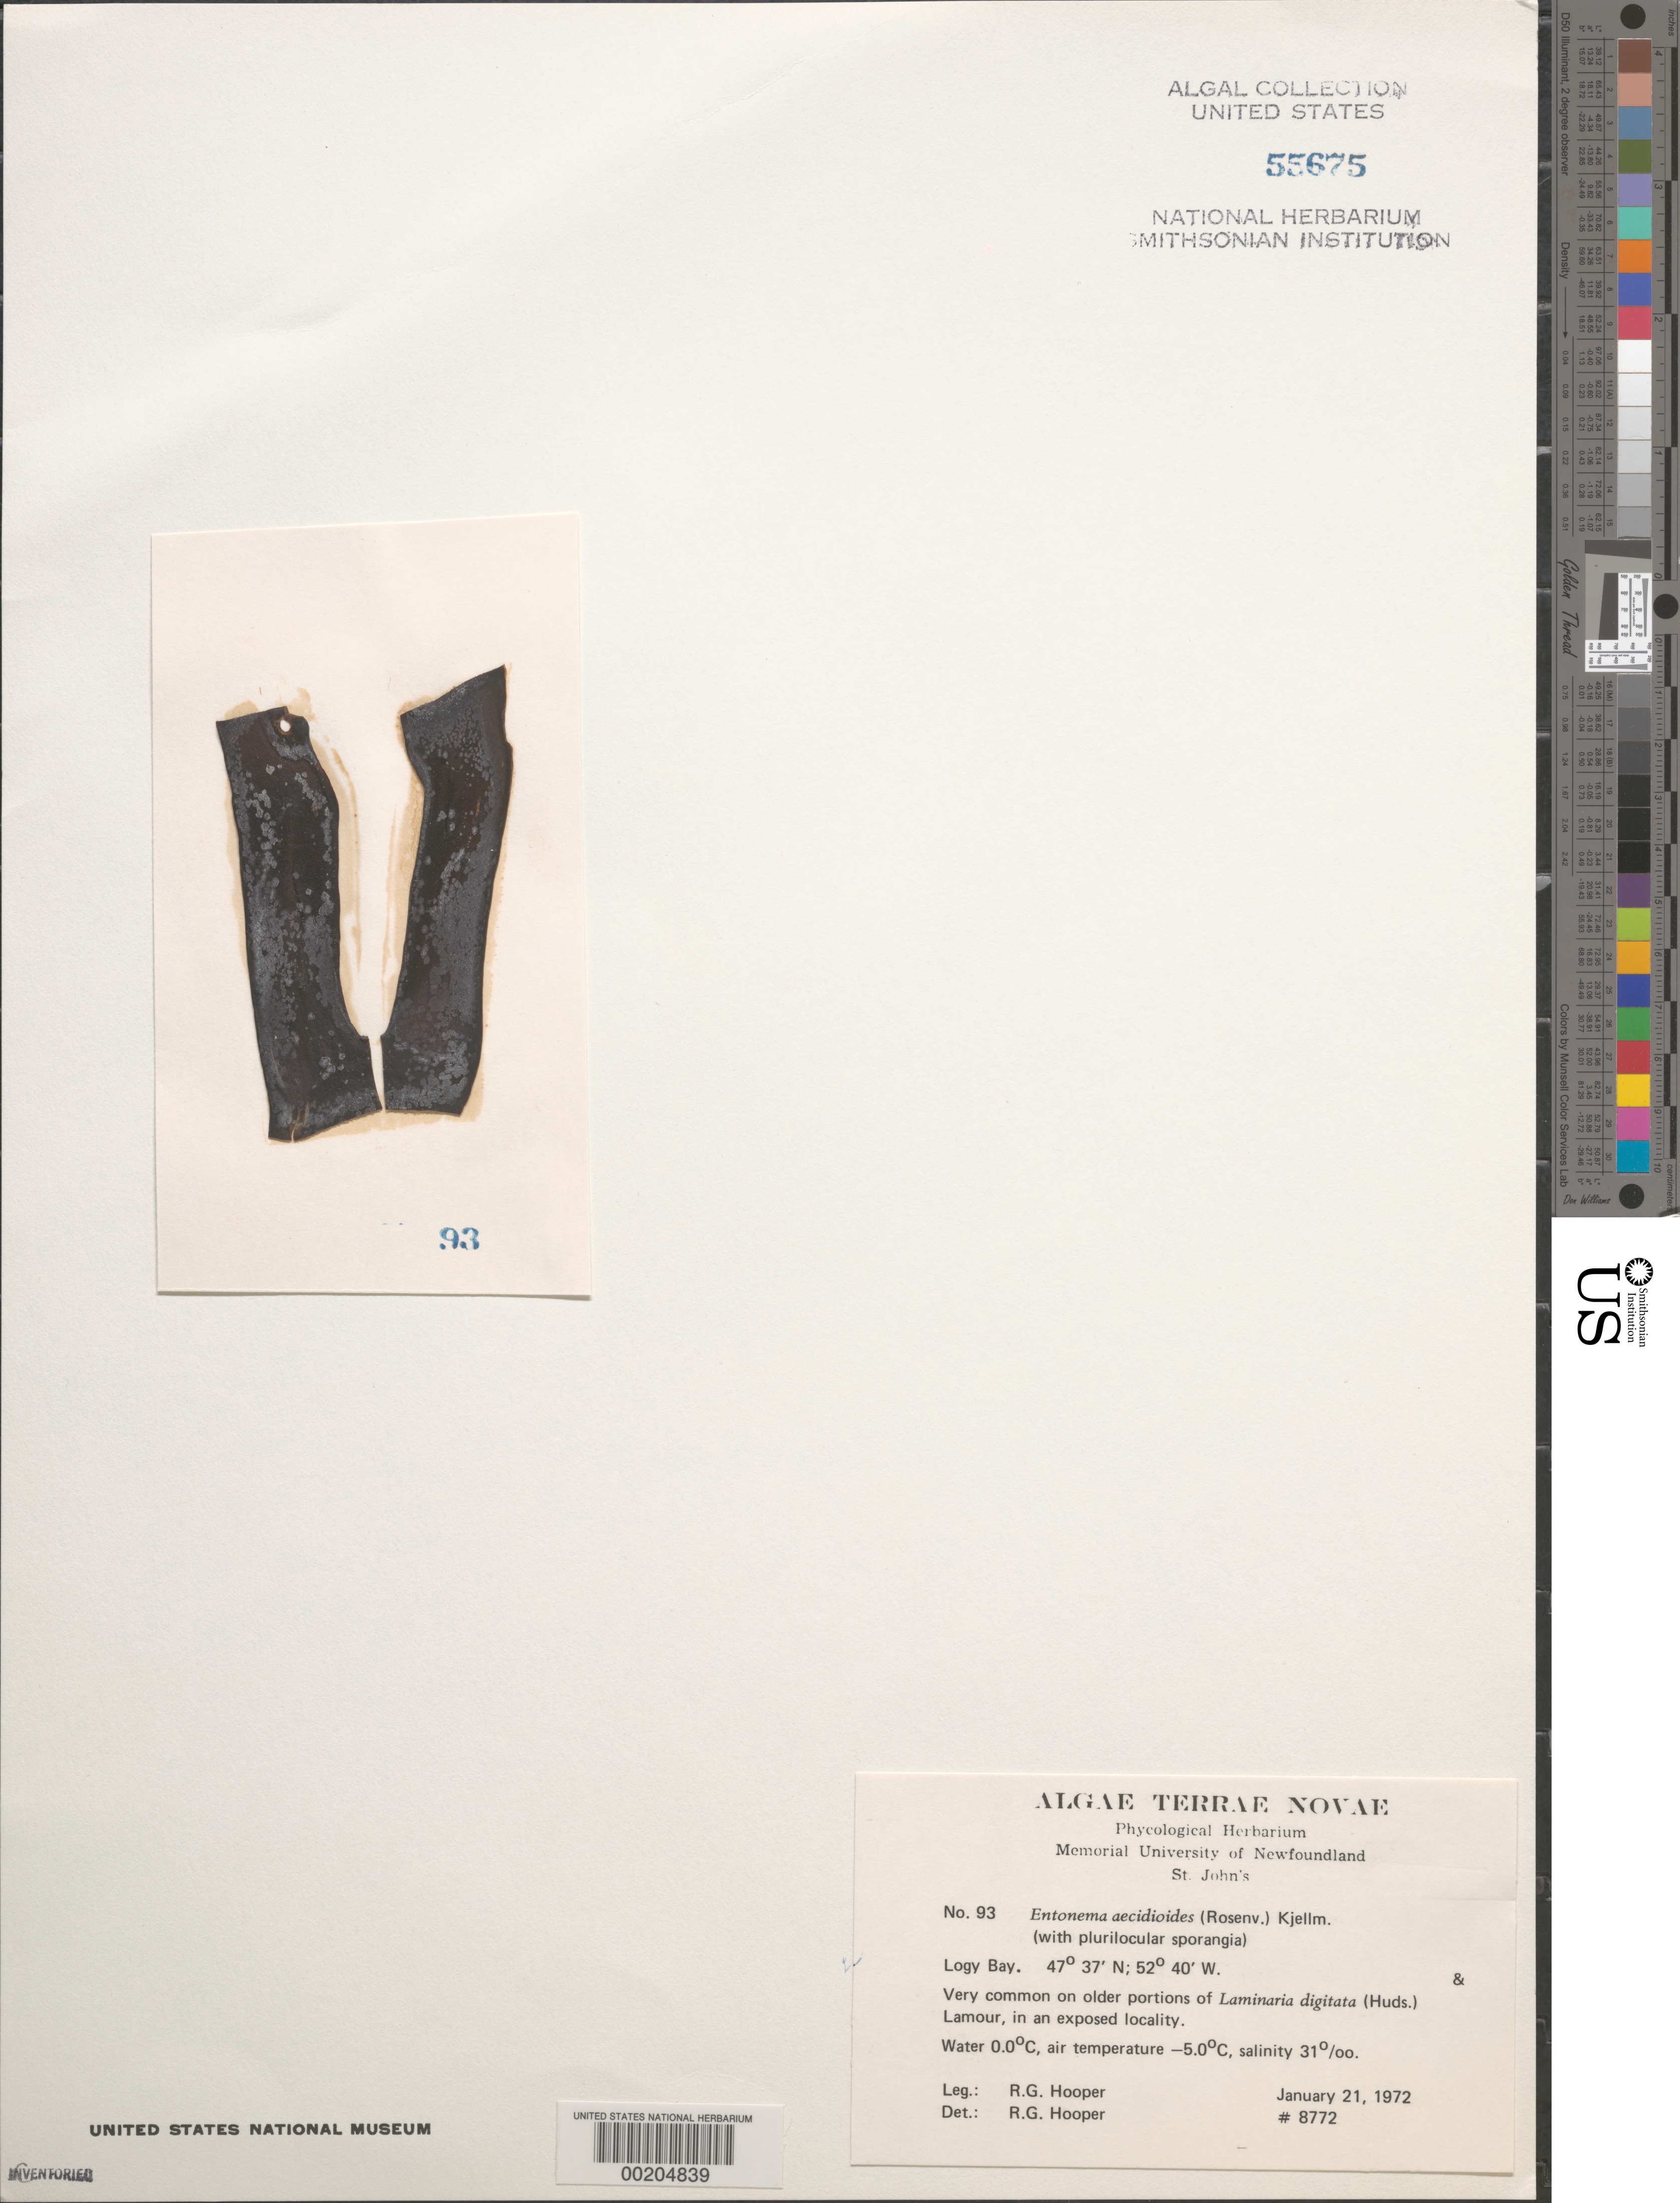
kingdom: Chromista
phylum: Ochrophyta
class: Phaeophyceae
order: Ectocarpales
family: Chordariaceae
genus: Laminariocolax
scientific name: Laminariocolax aecidioides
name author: (Rosenv.) A.F.Peters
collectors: R. G. Hooper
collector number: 8772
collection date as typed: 21 Jan 1972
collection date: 1972-01-21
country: Canada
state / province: Newfoundland and Labrador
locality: Logy Bay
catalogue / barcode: US 55675